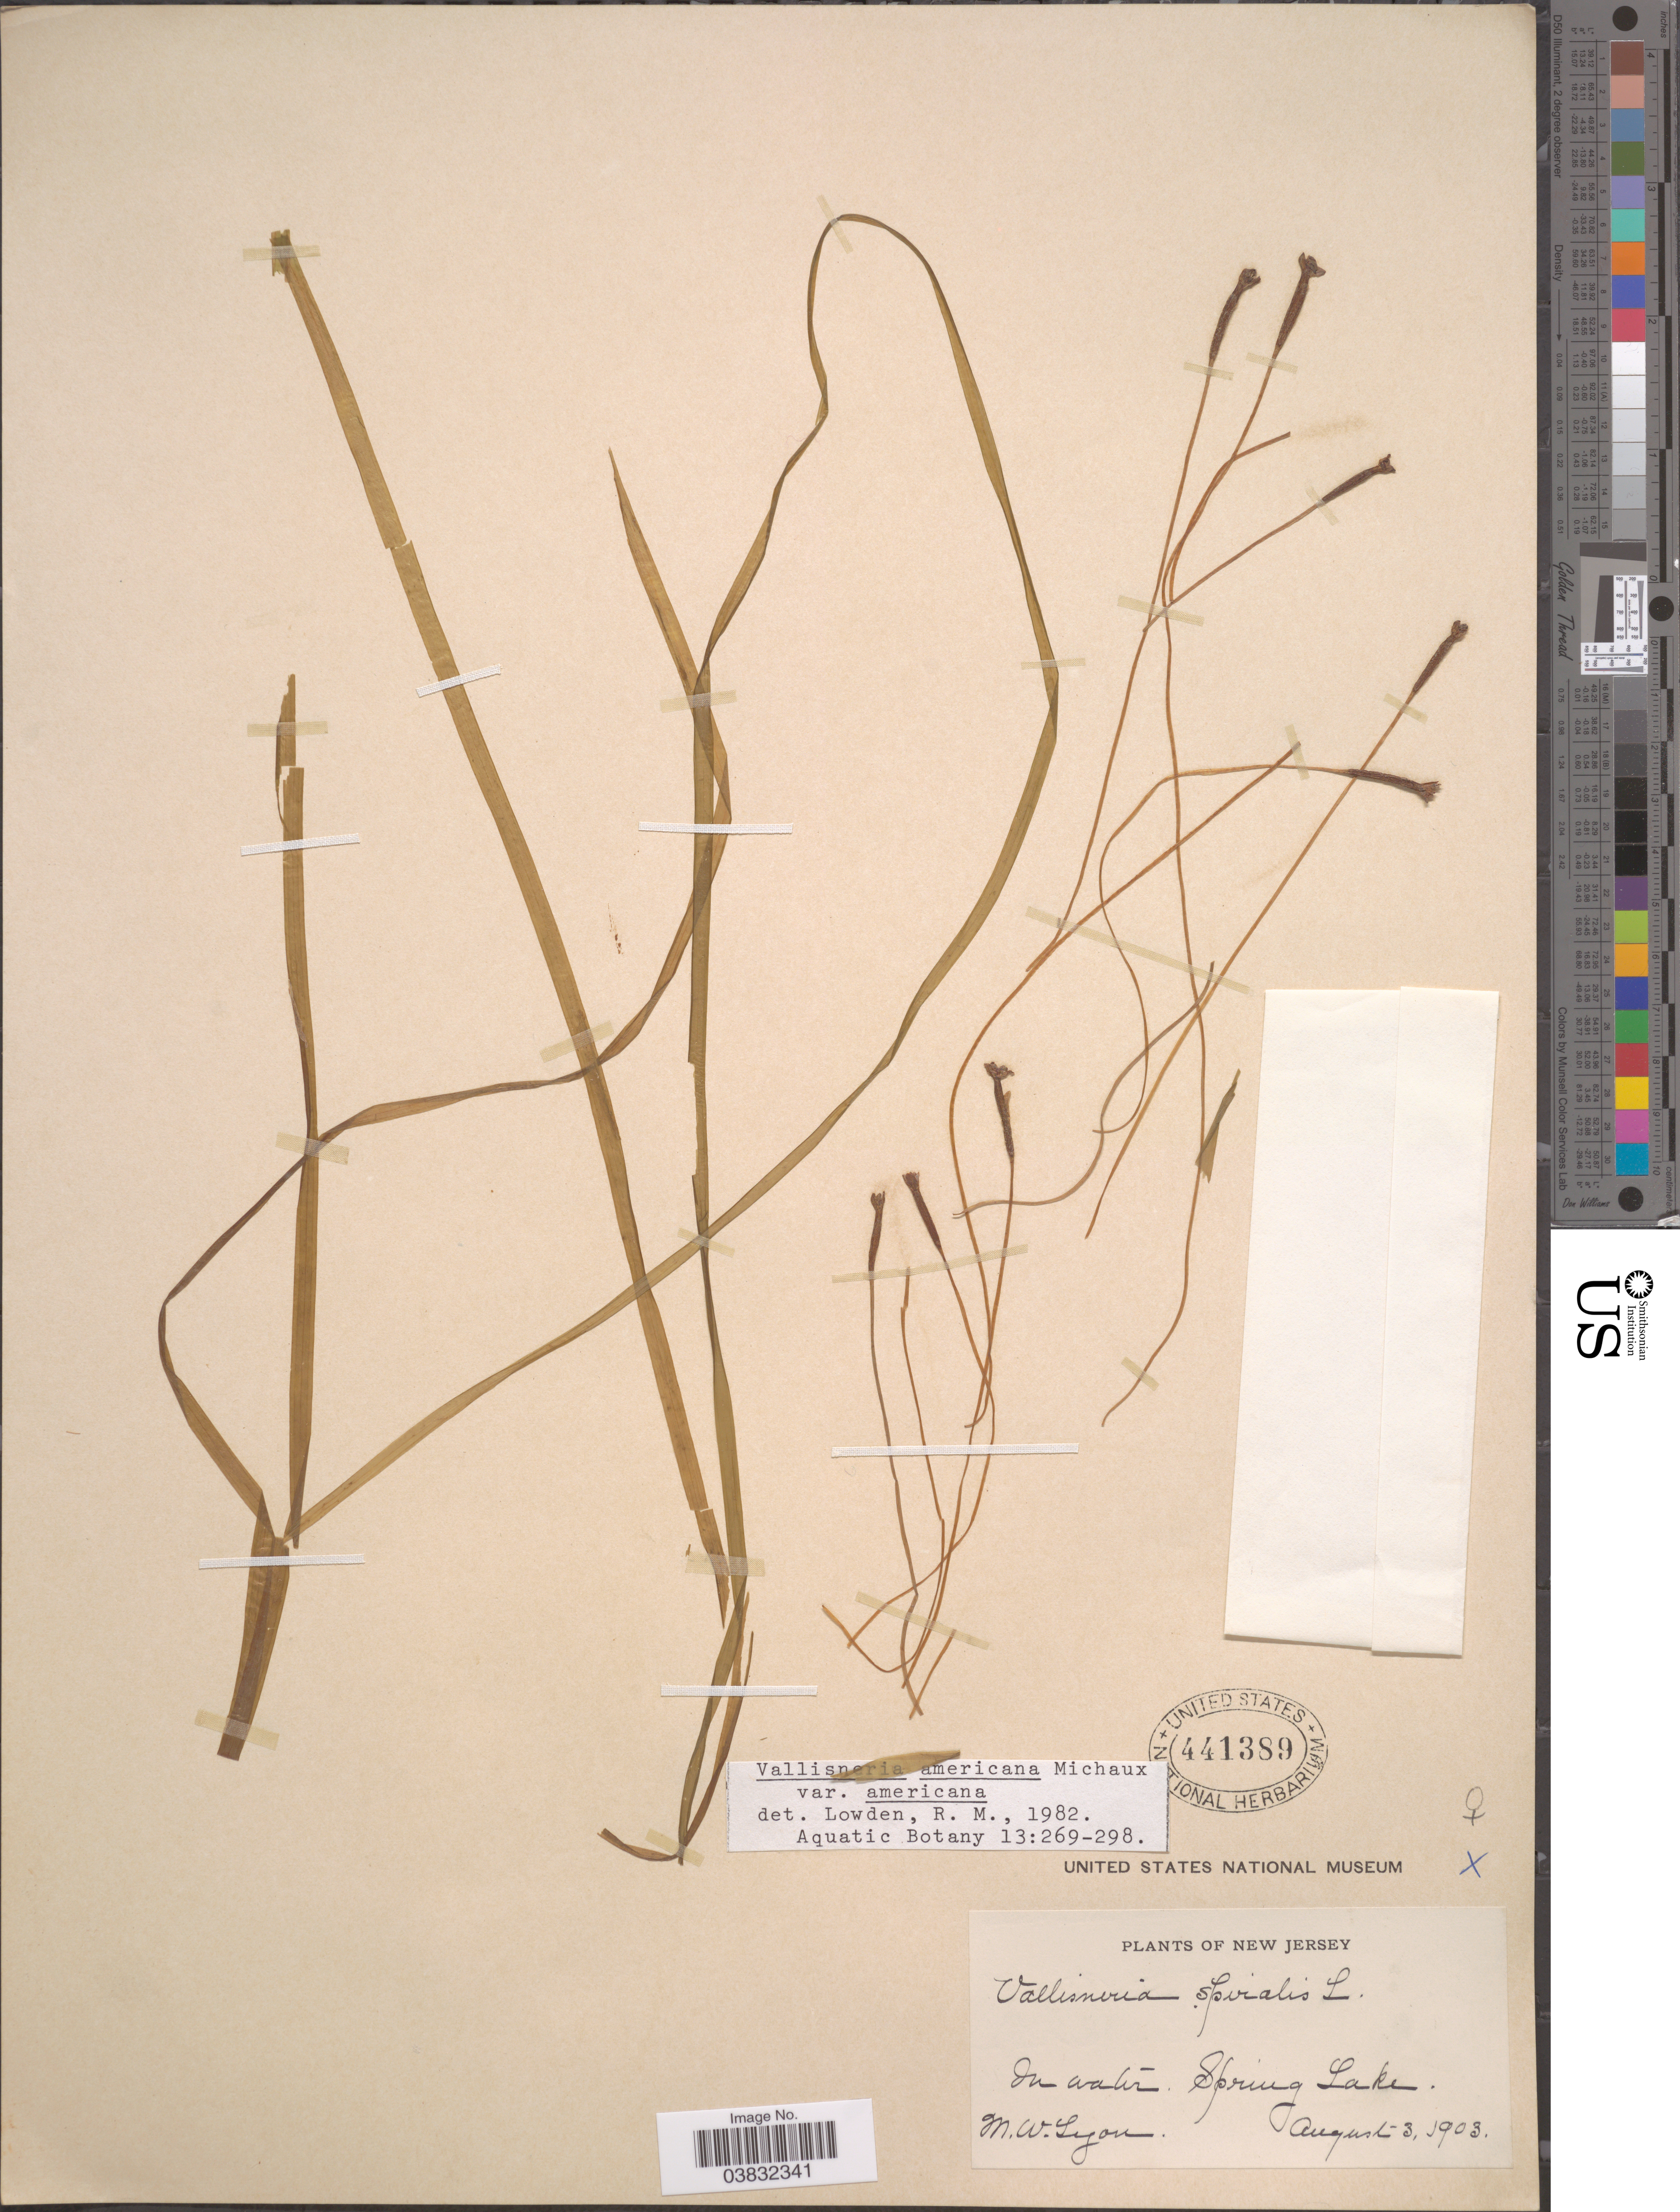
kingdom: Plantae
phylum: Tracheophyta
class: Liliopsida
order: Alismatales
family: Hydrocharitaceae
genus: Vallisneria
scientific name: Vallisneria americana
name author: Michx.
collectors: M. W. Lyon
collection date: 1903-08-03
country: United States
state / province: New Jersey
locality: In water. Spring Lake.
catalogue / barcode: US 441389